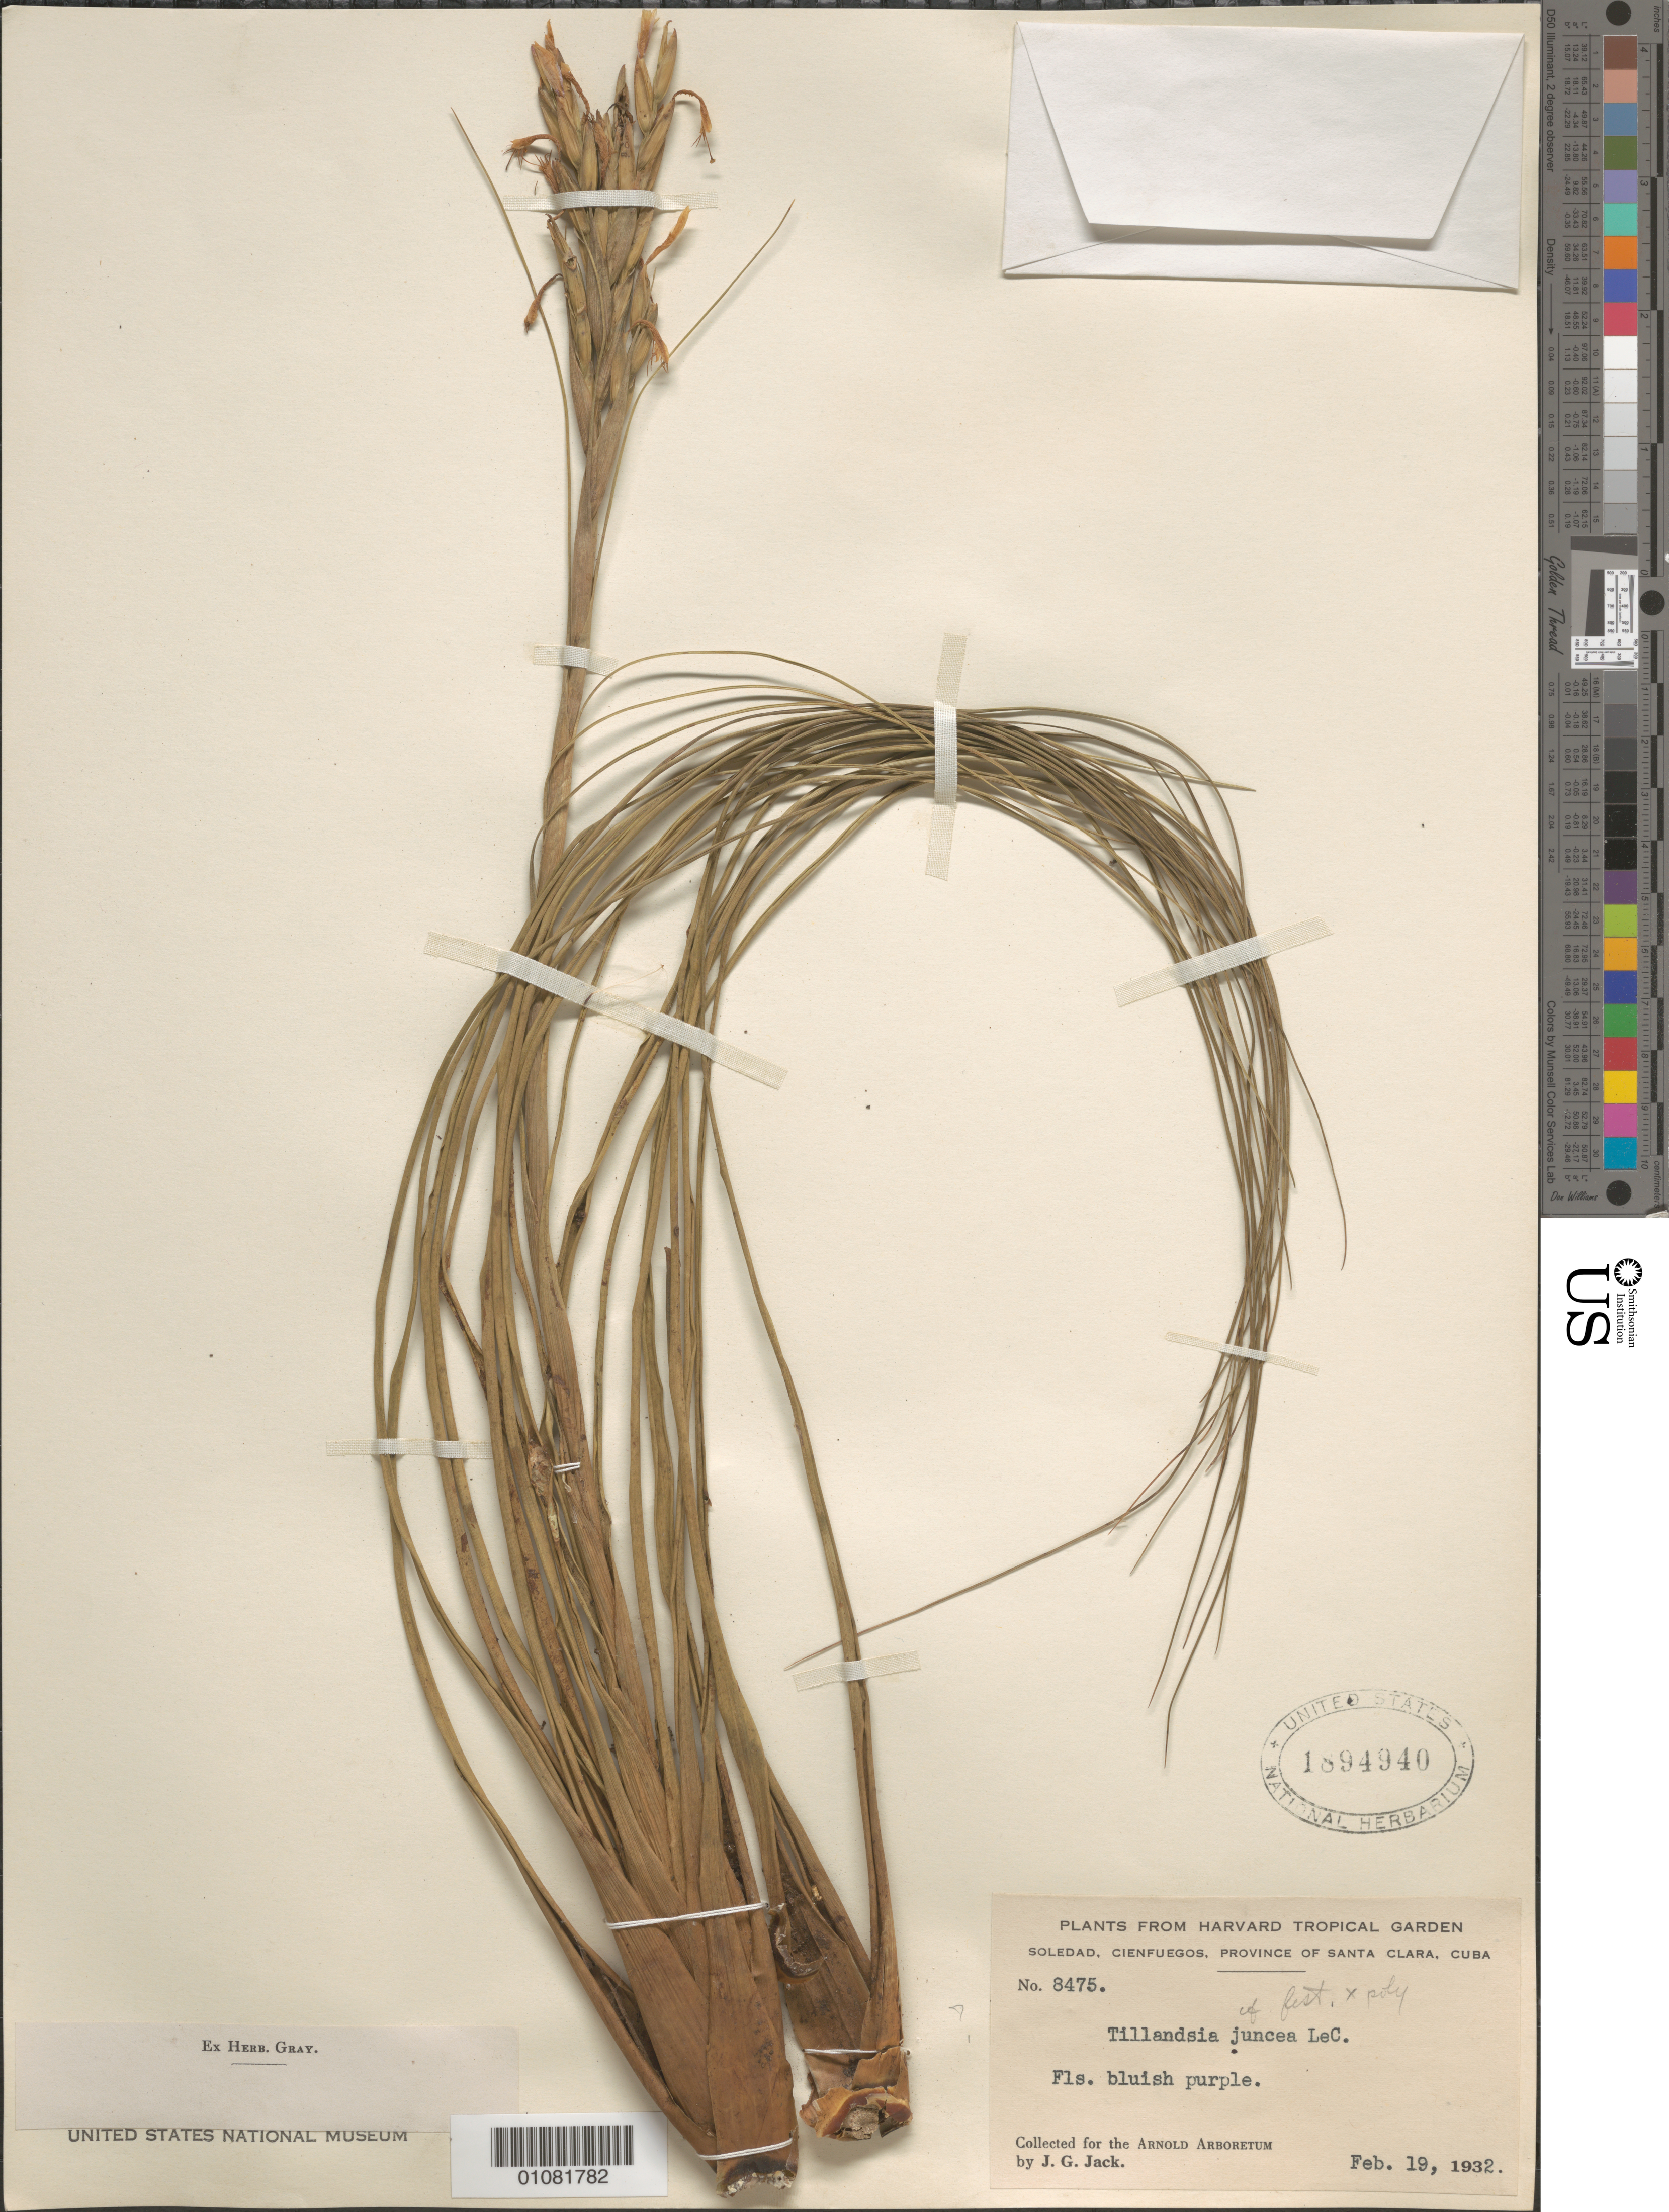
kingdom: Plantae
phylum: Tracheophyta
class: Liliopsida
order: Poales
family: Bromeliaceae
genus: Tillandsia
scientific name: Tillandsia juncea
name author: (Ruiz & Pav.) Poir.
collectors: J. G. Jack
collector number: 8475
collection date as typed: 19 Feb 1932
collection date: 1932-02-19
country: Cuba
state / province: Cienfuegos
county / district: Santa Clara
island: Cuba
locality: Soledad, Cienfuegos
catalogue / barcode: US 1894940